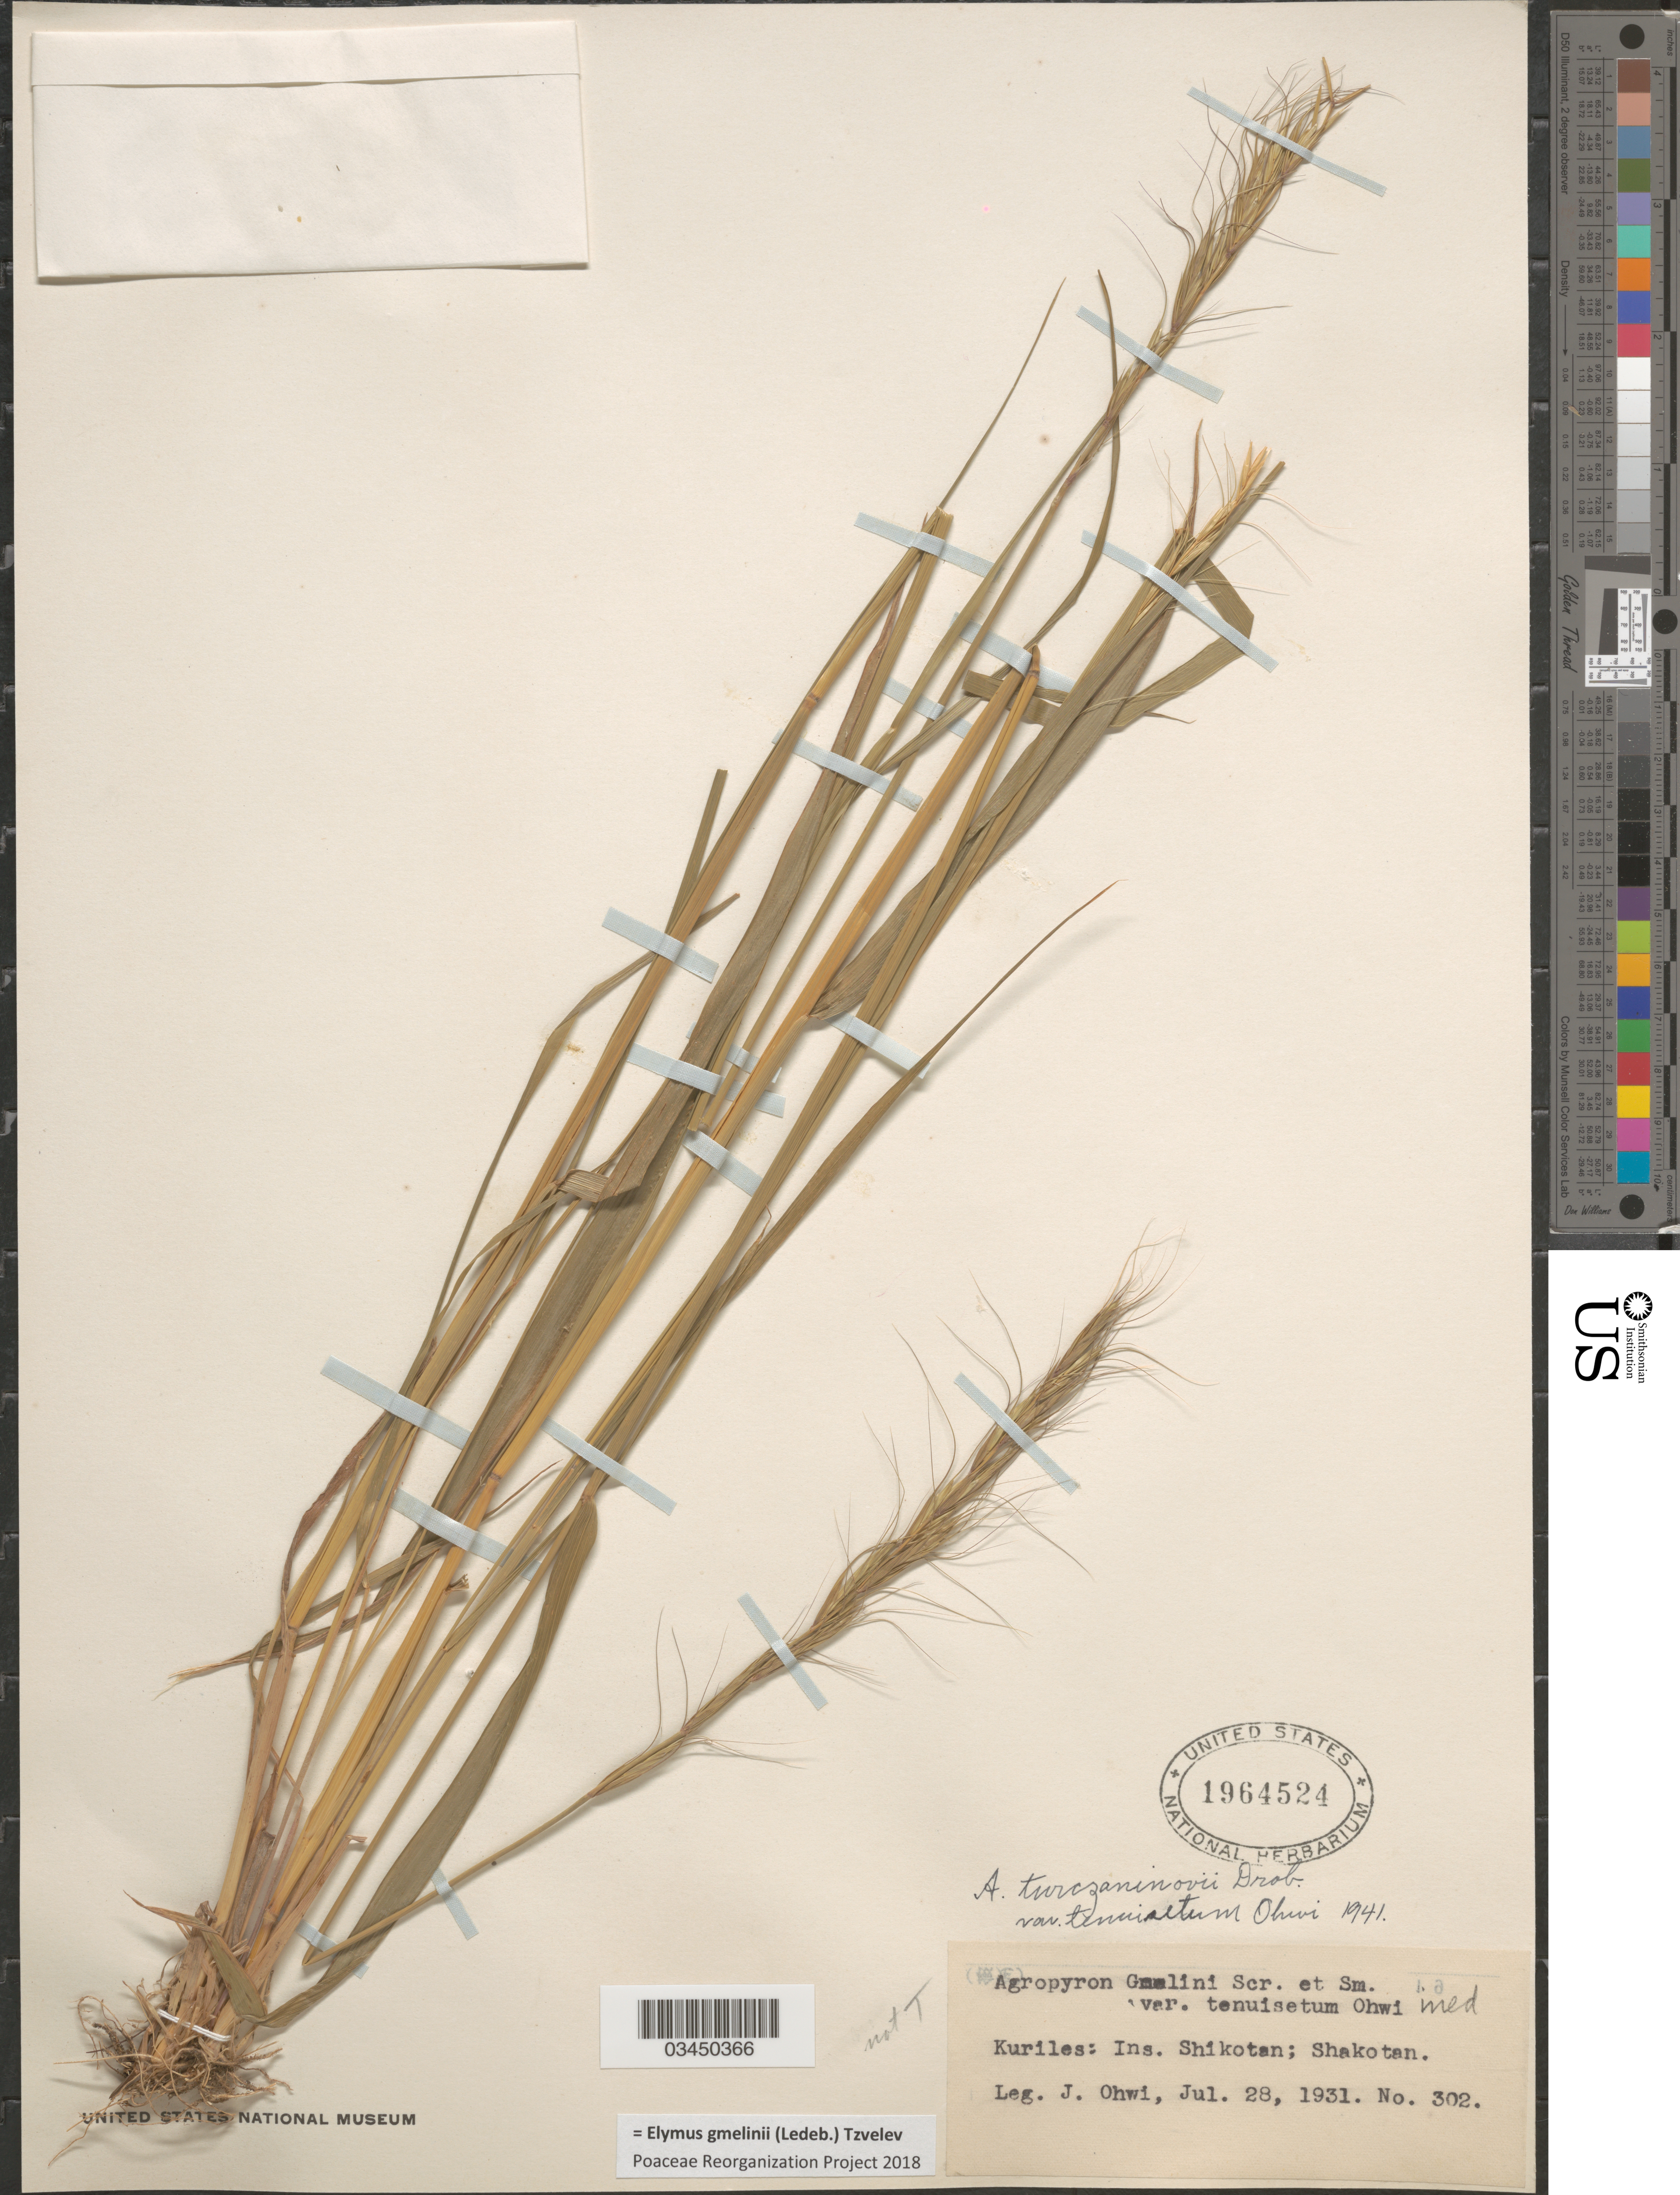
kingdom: Plantae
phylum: Tracheophyta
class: Liliopsida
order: Poales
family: Poaceae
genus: Elymus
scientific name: Elymus gmelinii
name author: (Ledeb.) Tzvelev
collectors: J. Ohwi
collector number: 302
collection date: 1931-07-28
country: Russian Federation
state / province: Sakhalin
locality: Kuriles: Ins. Shikotan; Shakotan.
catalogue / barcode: US 1964524